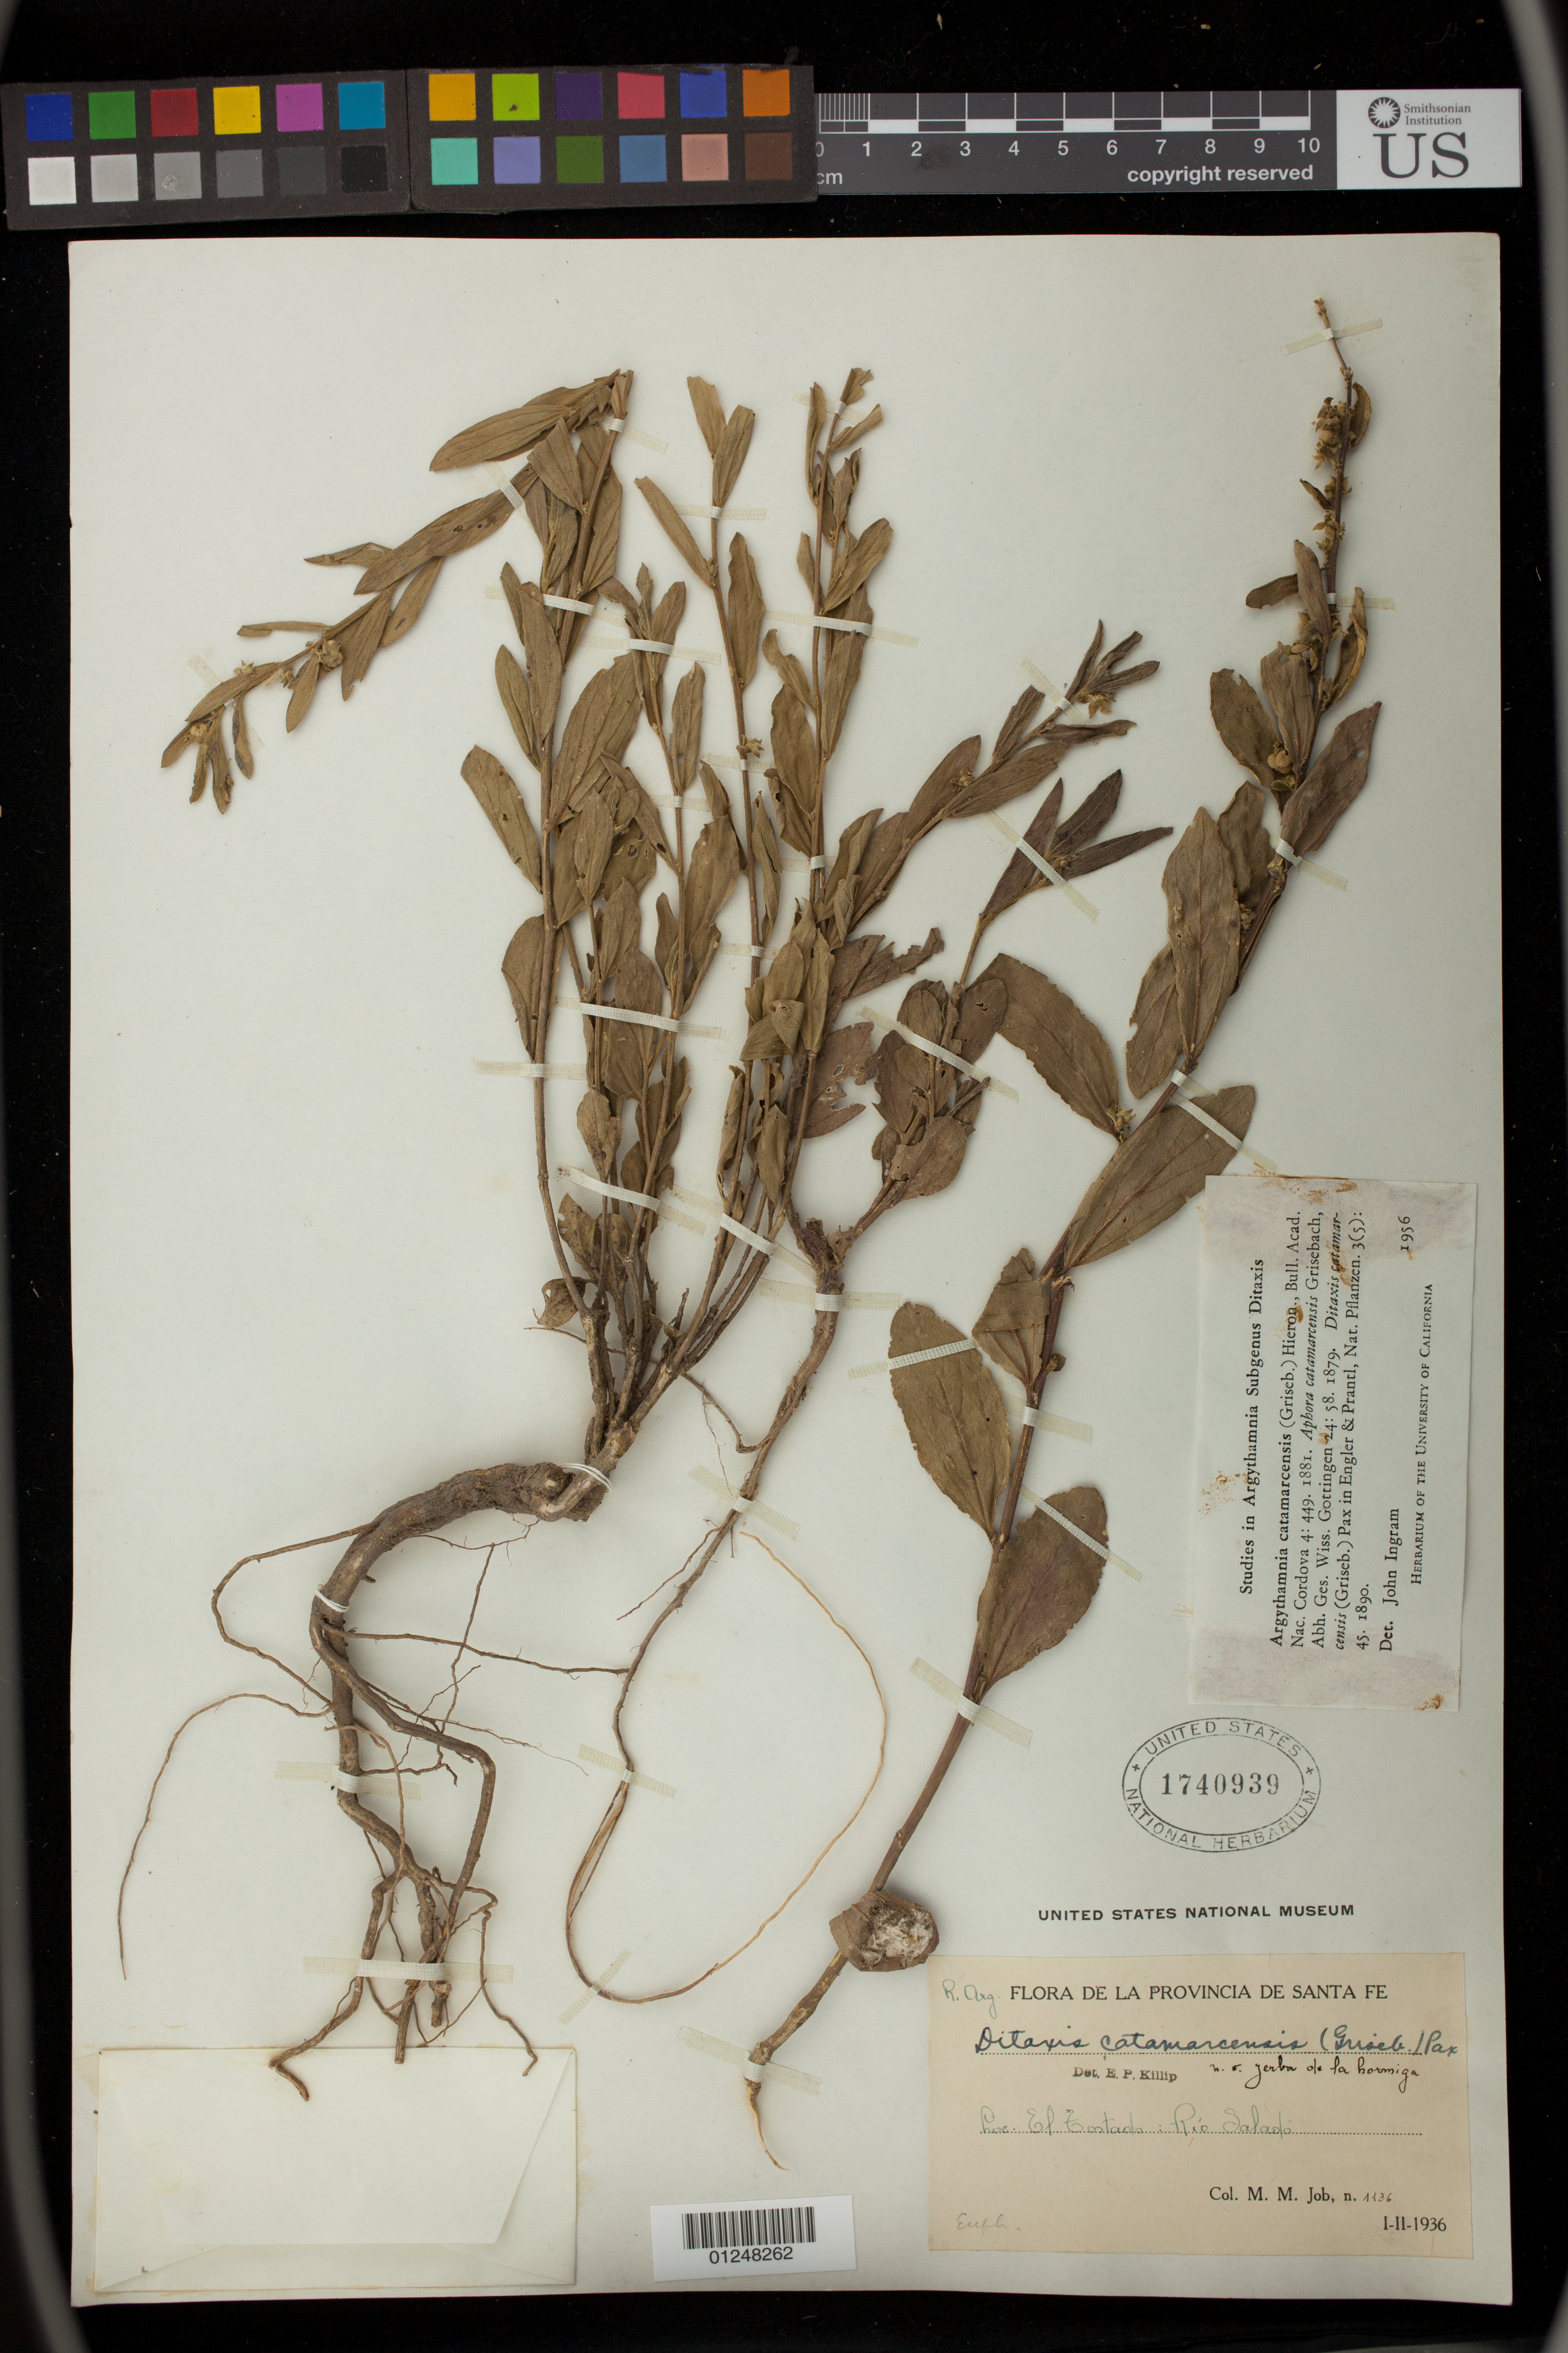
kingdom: Plantae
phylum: Tracheophyta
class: Magnoliopsida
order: Malpighiales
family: Euphorbiaceae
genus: Argythamnia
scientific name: Argythamnia catamarcensis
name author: Hieron.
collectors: M. Job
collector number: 1136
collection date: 1936-02-01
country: Argentina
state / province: Santa Fe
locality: El Tostado, Rio Salado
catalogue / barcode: US 1740939